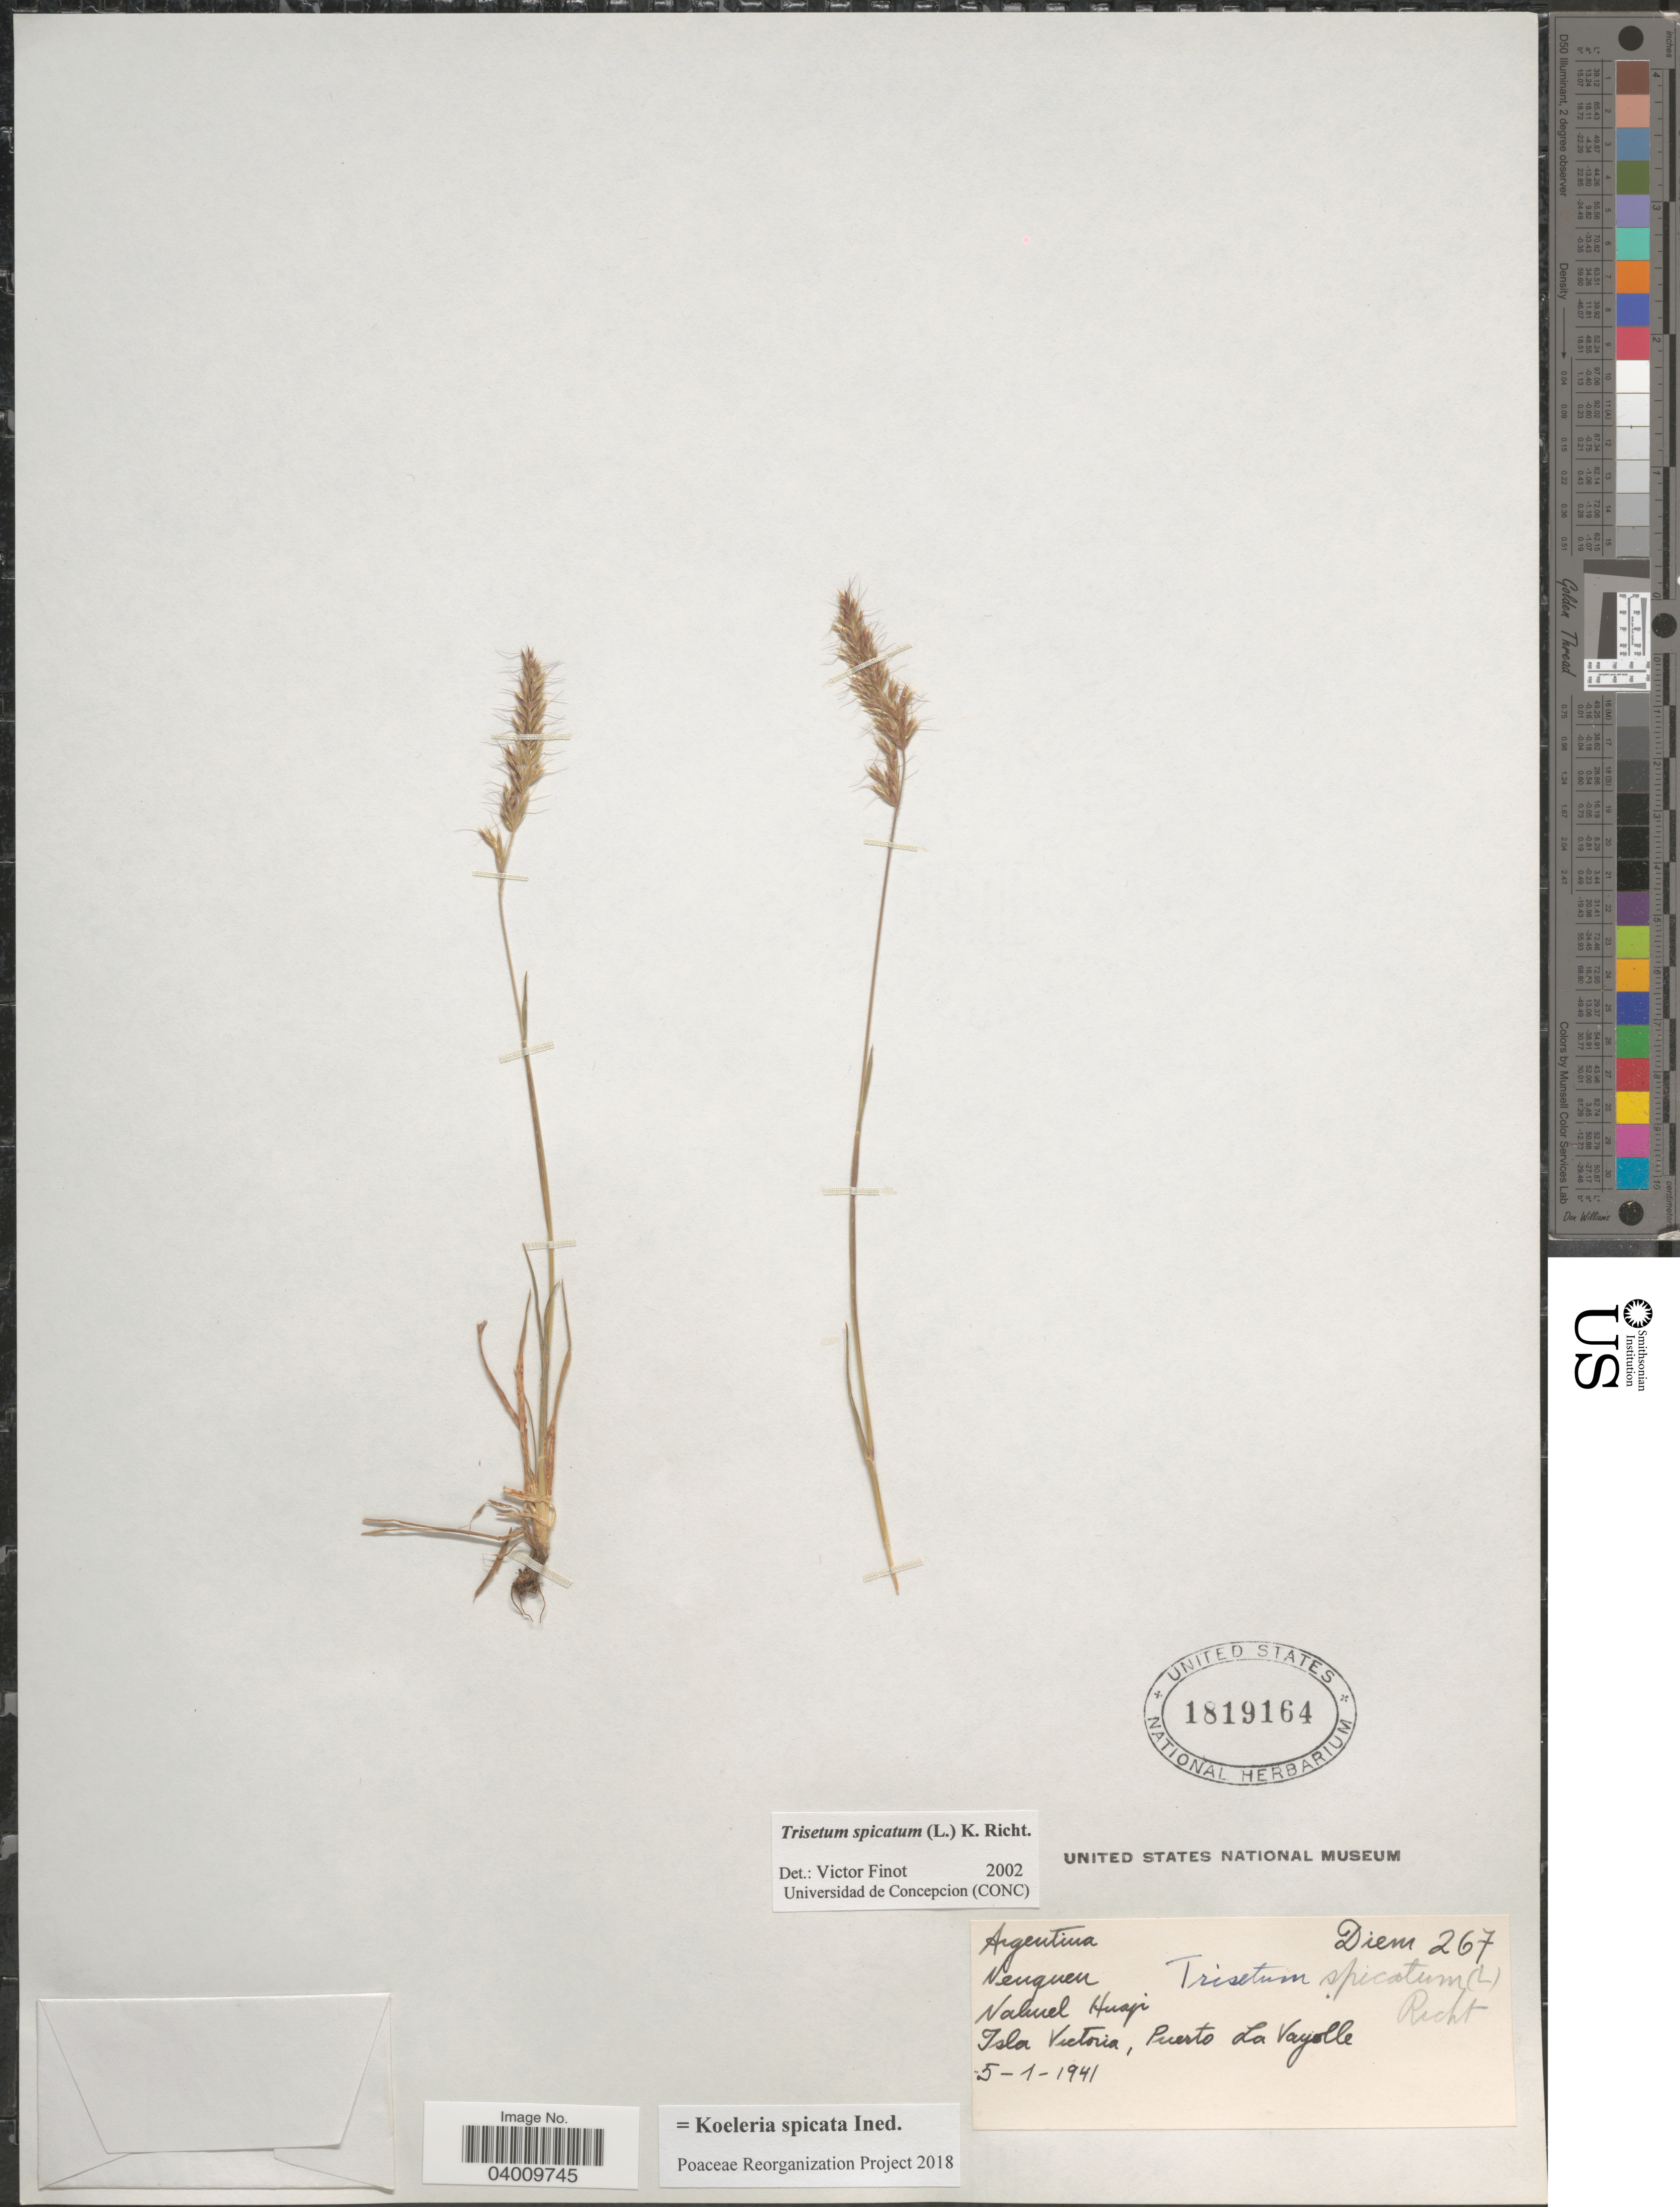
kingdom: Plantae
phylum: Tracheophyta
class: Liliopsida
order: Poales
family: Poaceae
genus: Koeleria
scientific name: Koeleria spicata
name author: (L.) Barberá et al.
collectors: Diem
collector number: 267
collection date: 1941-01-05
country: Argentina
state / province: Neuquen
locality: Nahuel Huapi. Isla Victoria, Puerto La Vayolle.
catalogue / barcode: US 1819164